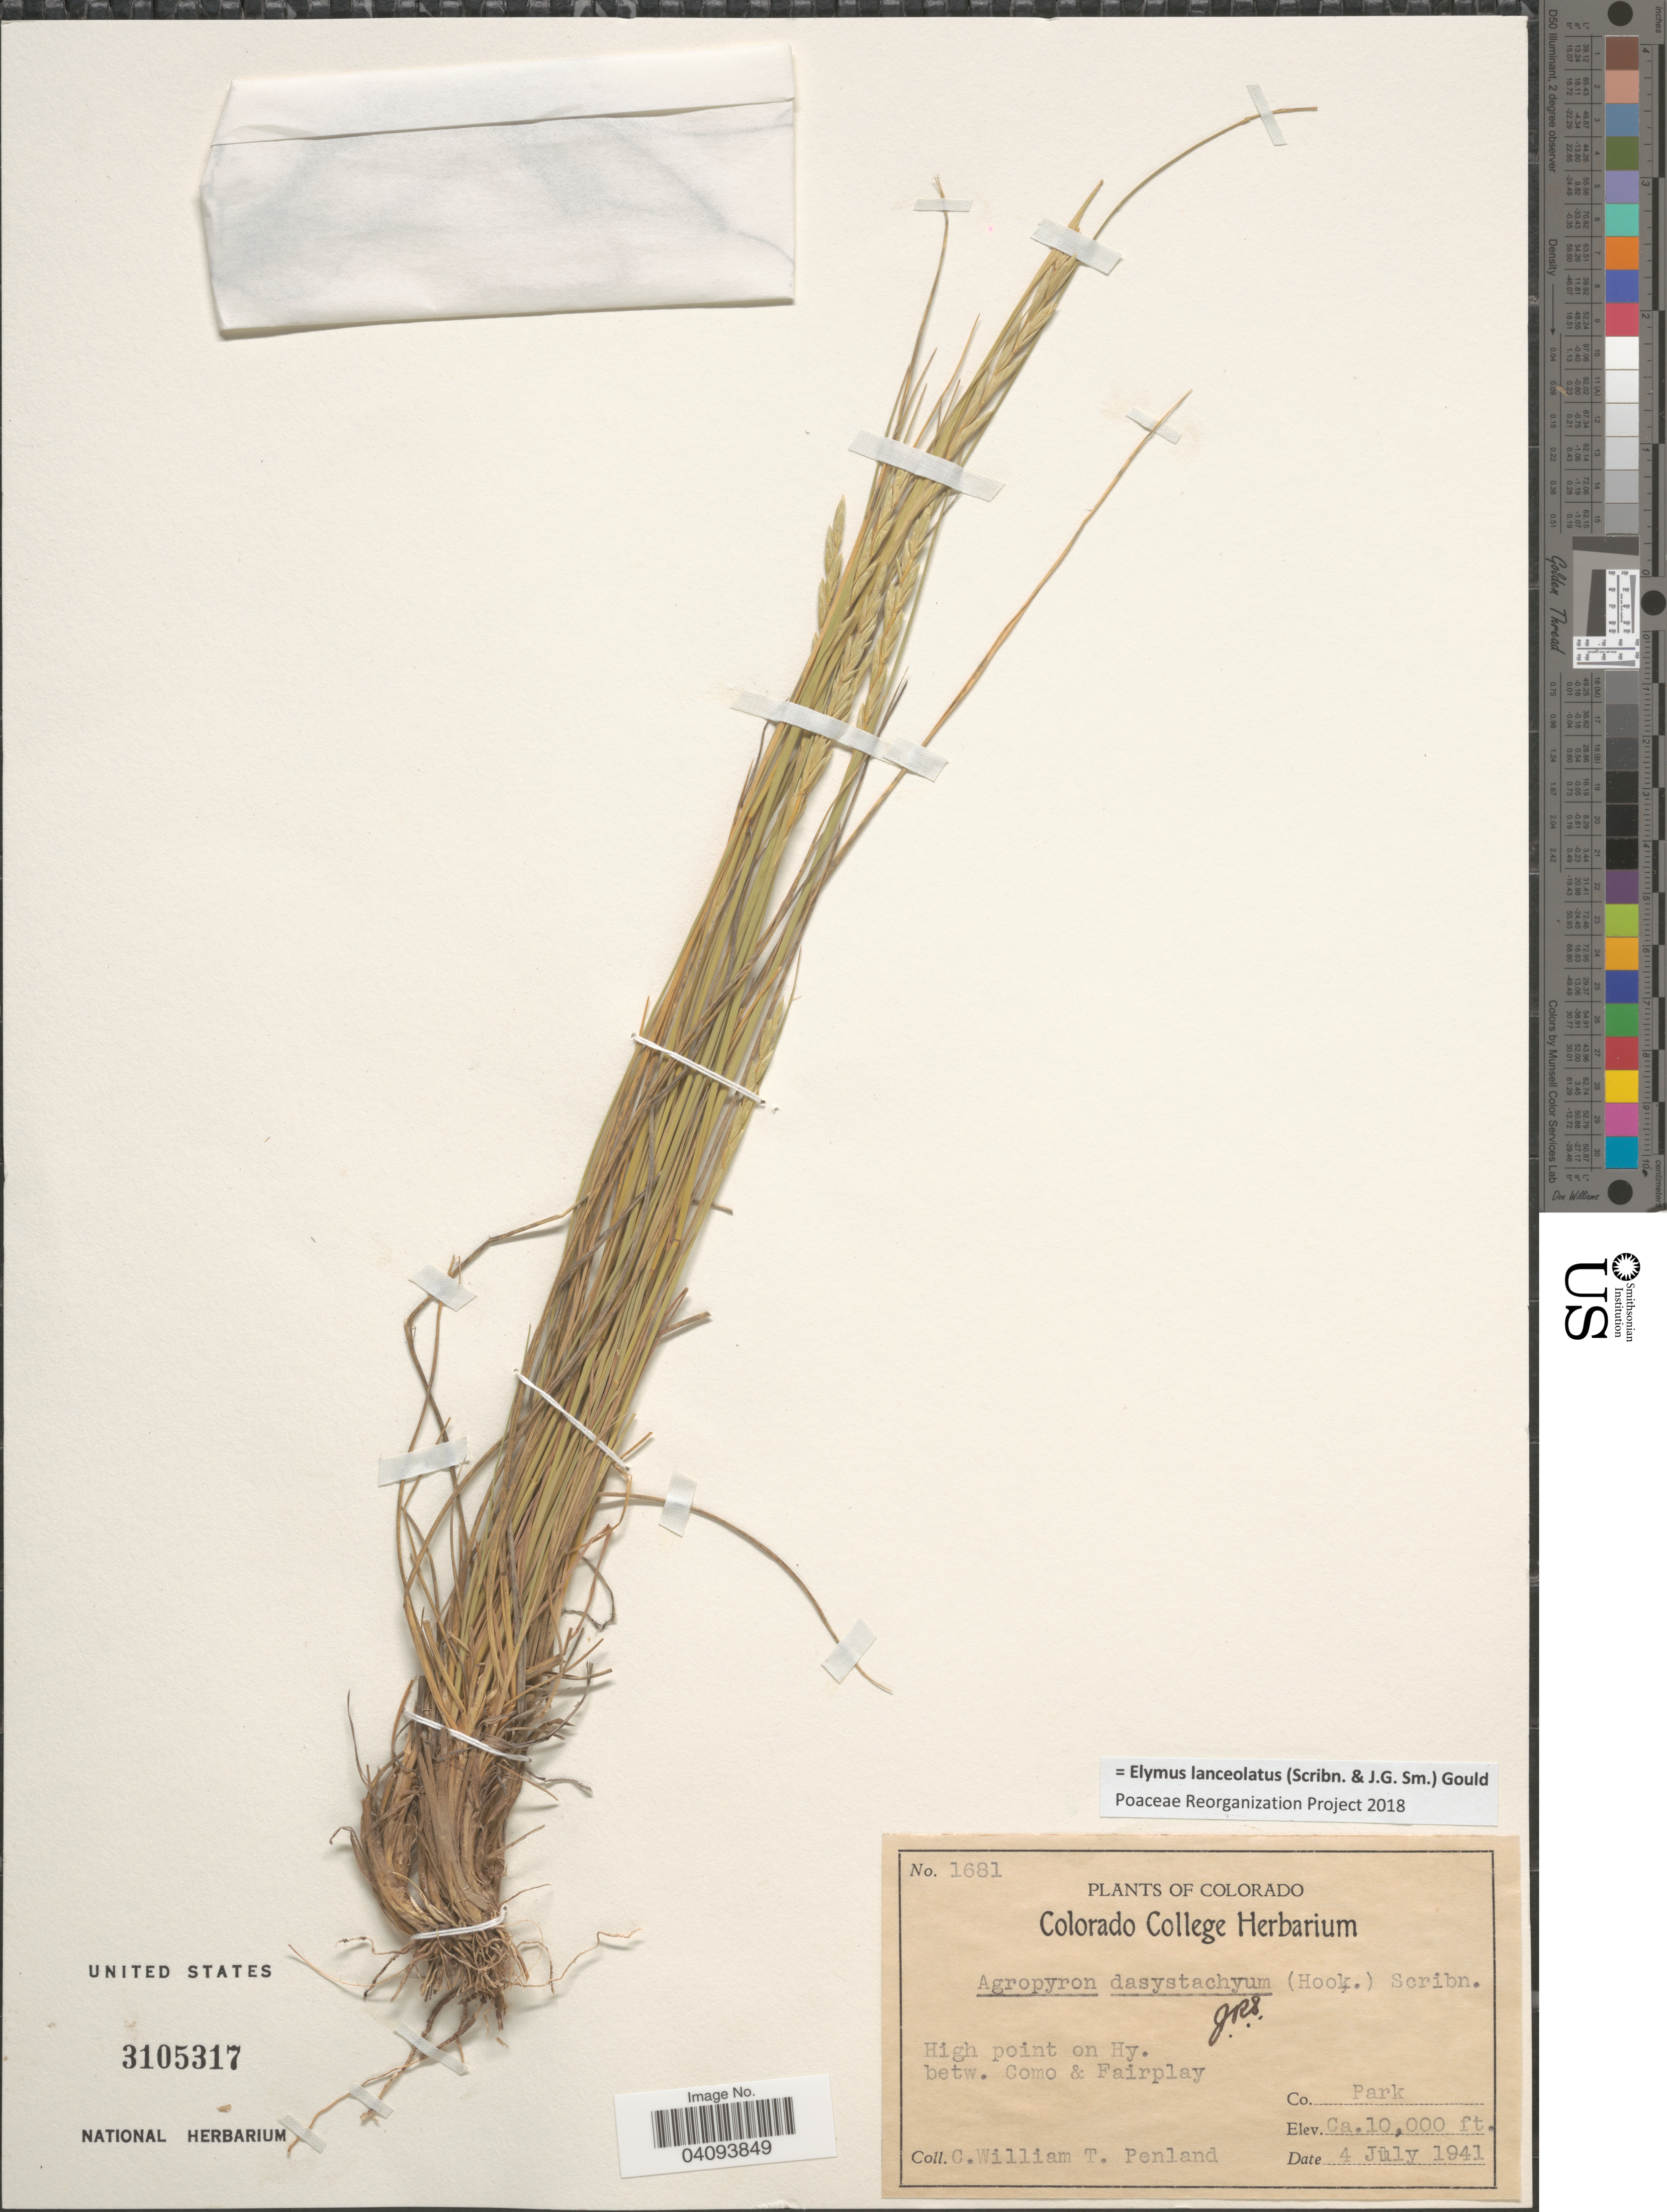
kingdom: Plantae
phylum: Tracheophyta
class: Liliopsida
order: Poales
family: Poaceae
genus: Elymus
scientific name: Elymus lanceolatus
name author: (Scribn. & J.G. Sm.) Gould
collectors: C. William & T. Penland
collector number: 1681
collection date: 1941-07-04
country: United States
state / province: Colorado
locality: High point on Hy. betw. Como & Fairplay. Co. Park.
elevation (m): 3048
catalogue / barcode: US 3105317